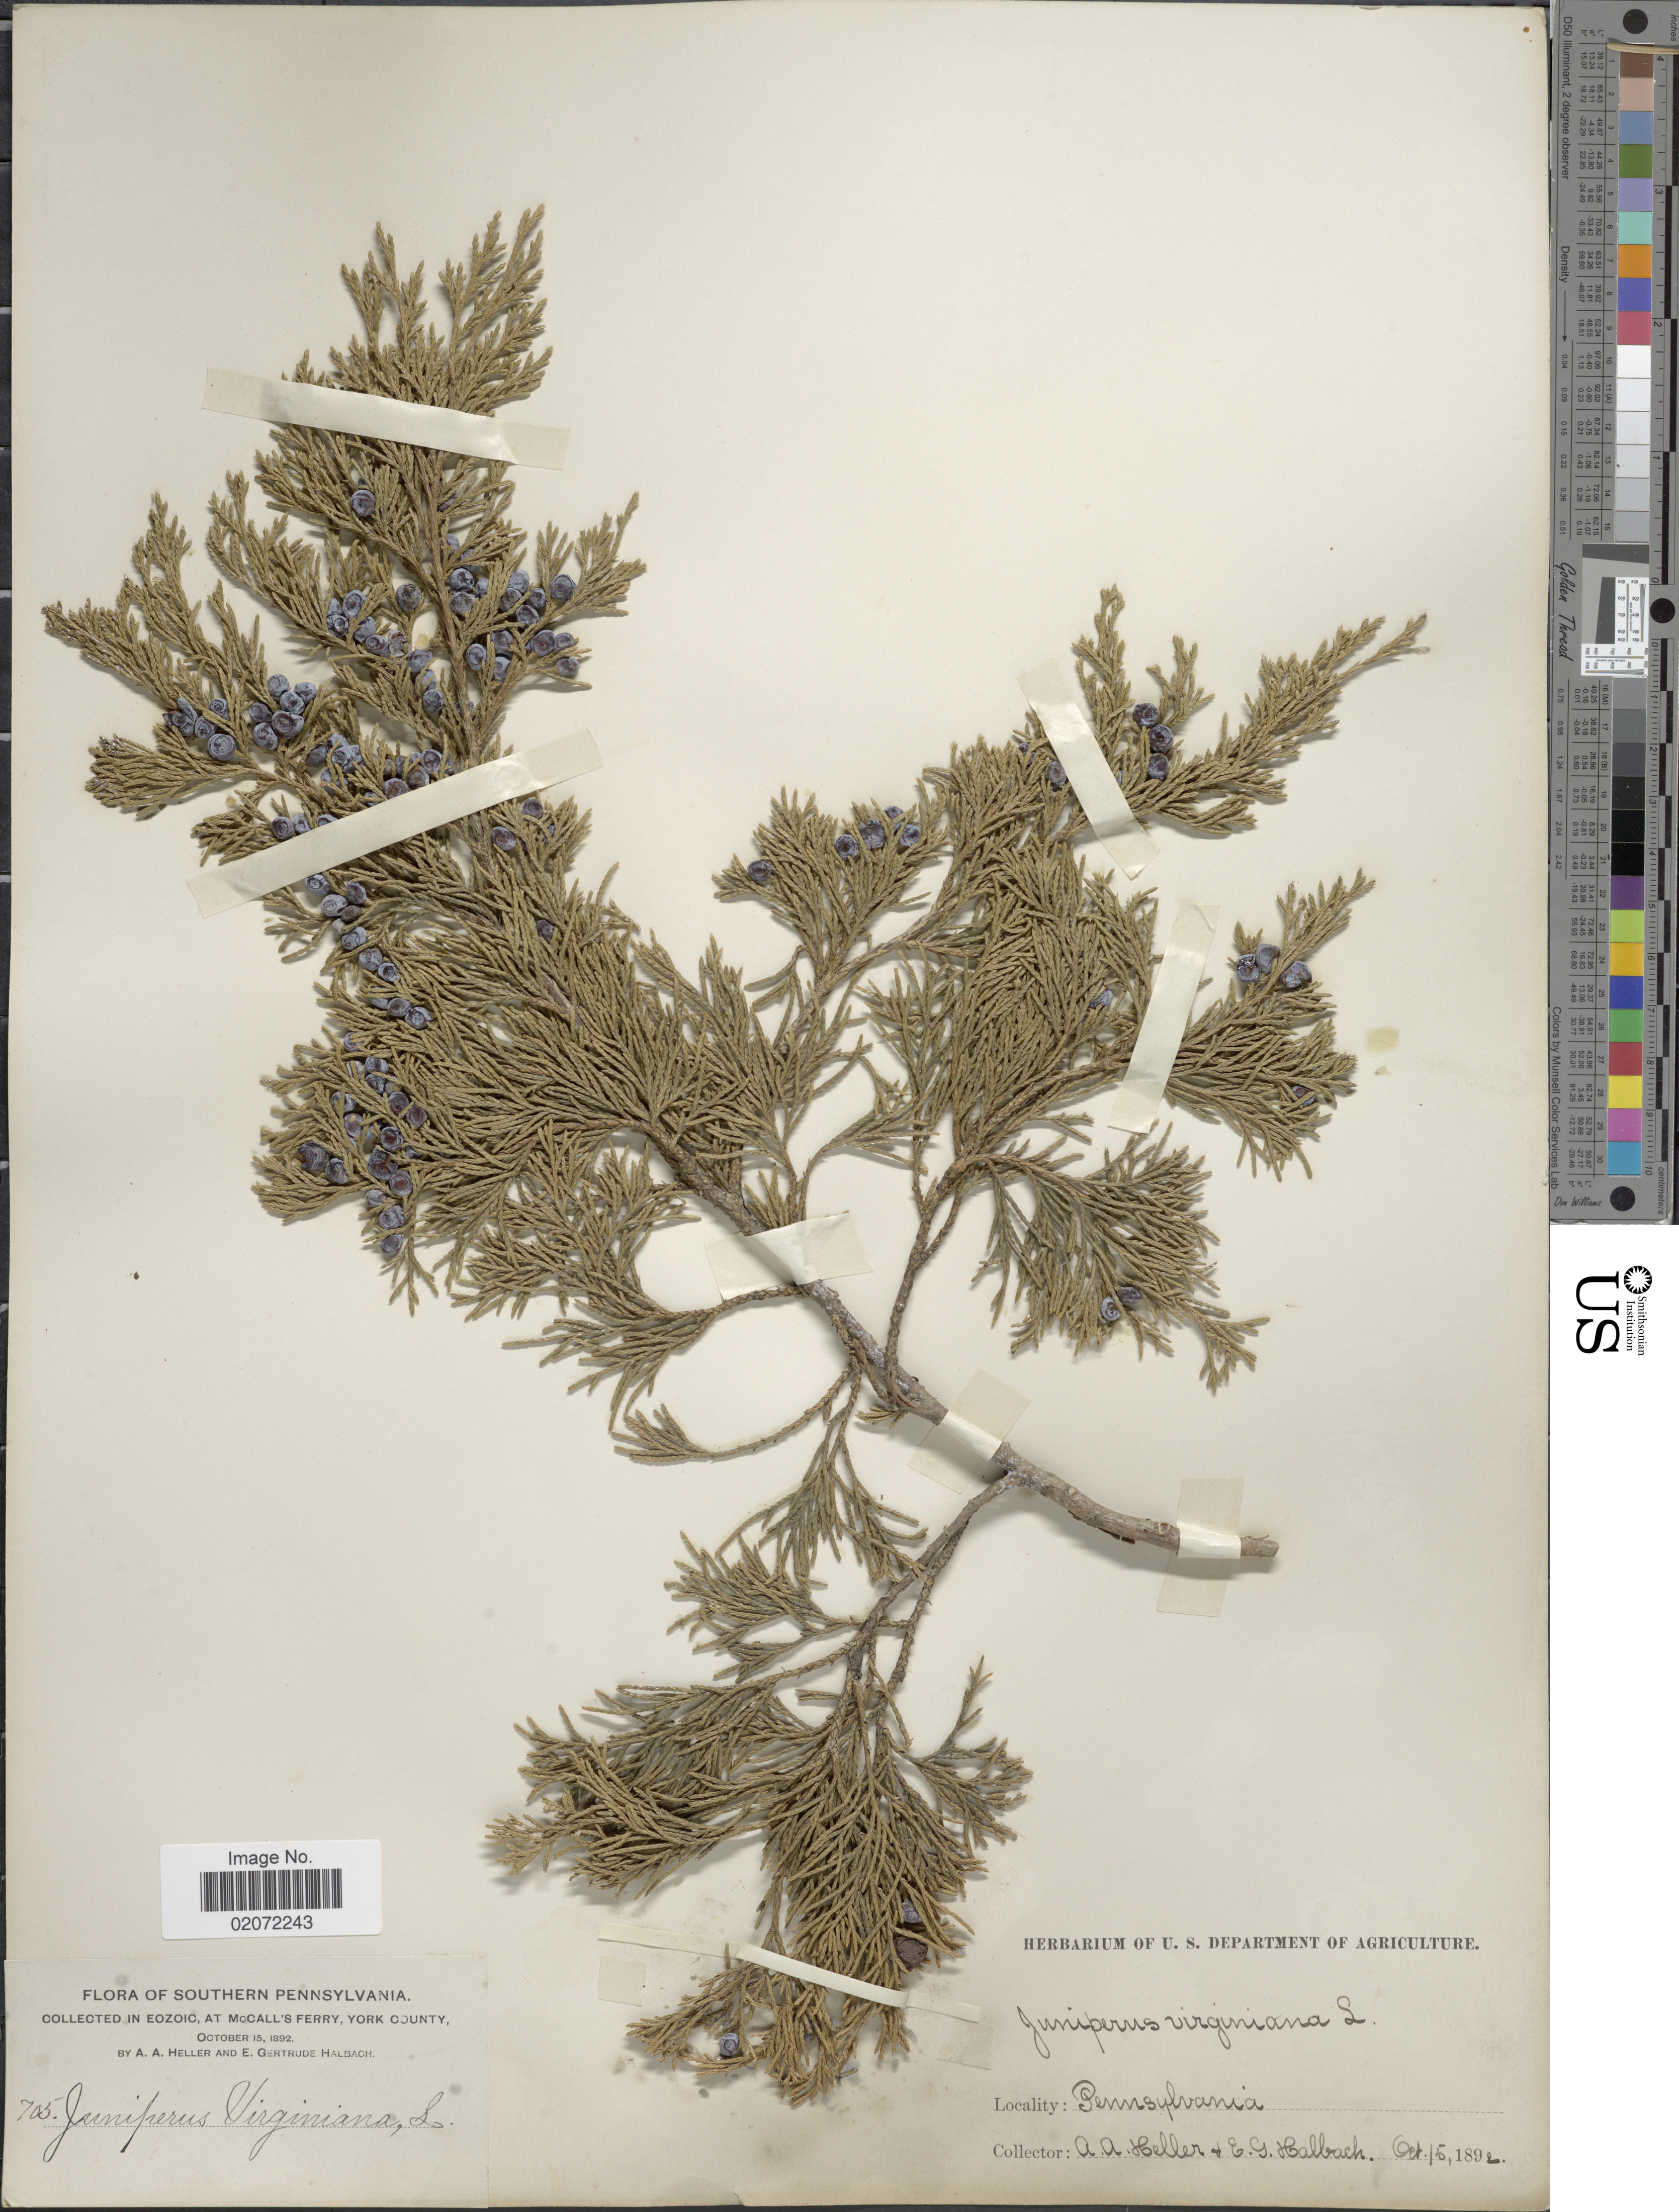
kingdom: Plantae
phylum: Tracheophyta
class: Pinopsida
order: Pinales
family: Cupressaceae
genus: Juniperus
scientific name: Juniperus virginiana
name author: L.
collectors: A. A. Heller & E. G. Halbach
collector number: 705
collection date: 1892-10-15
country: United States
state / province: Pennsylvania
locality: Southern Pennsylvania, In Eozoic, At McCall's Ferry, York County.